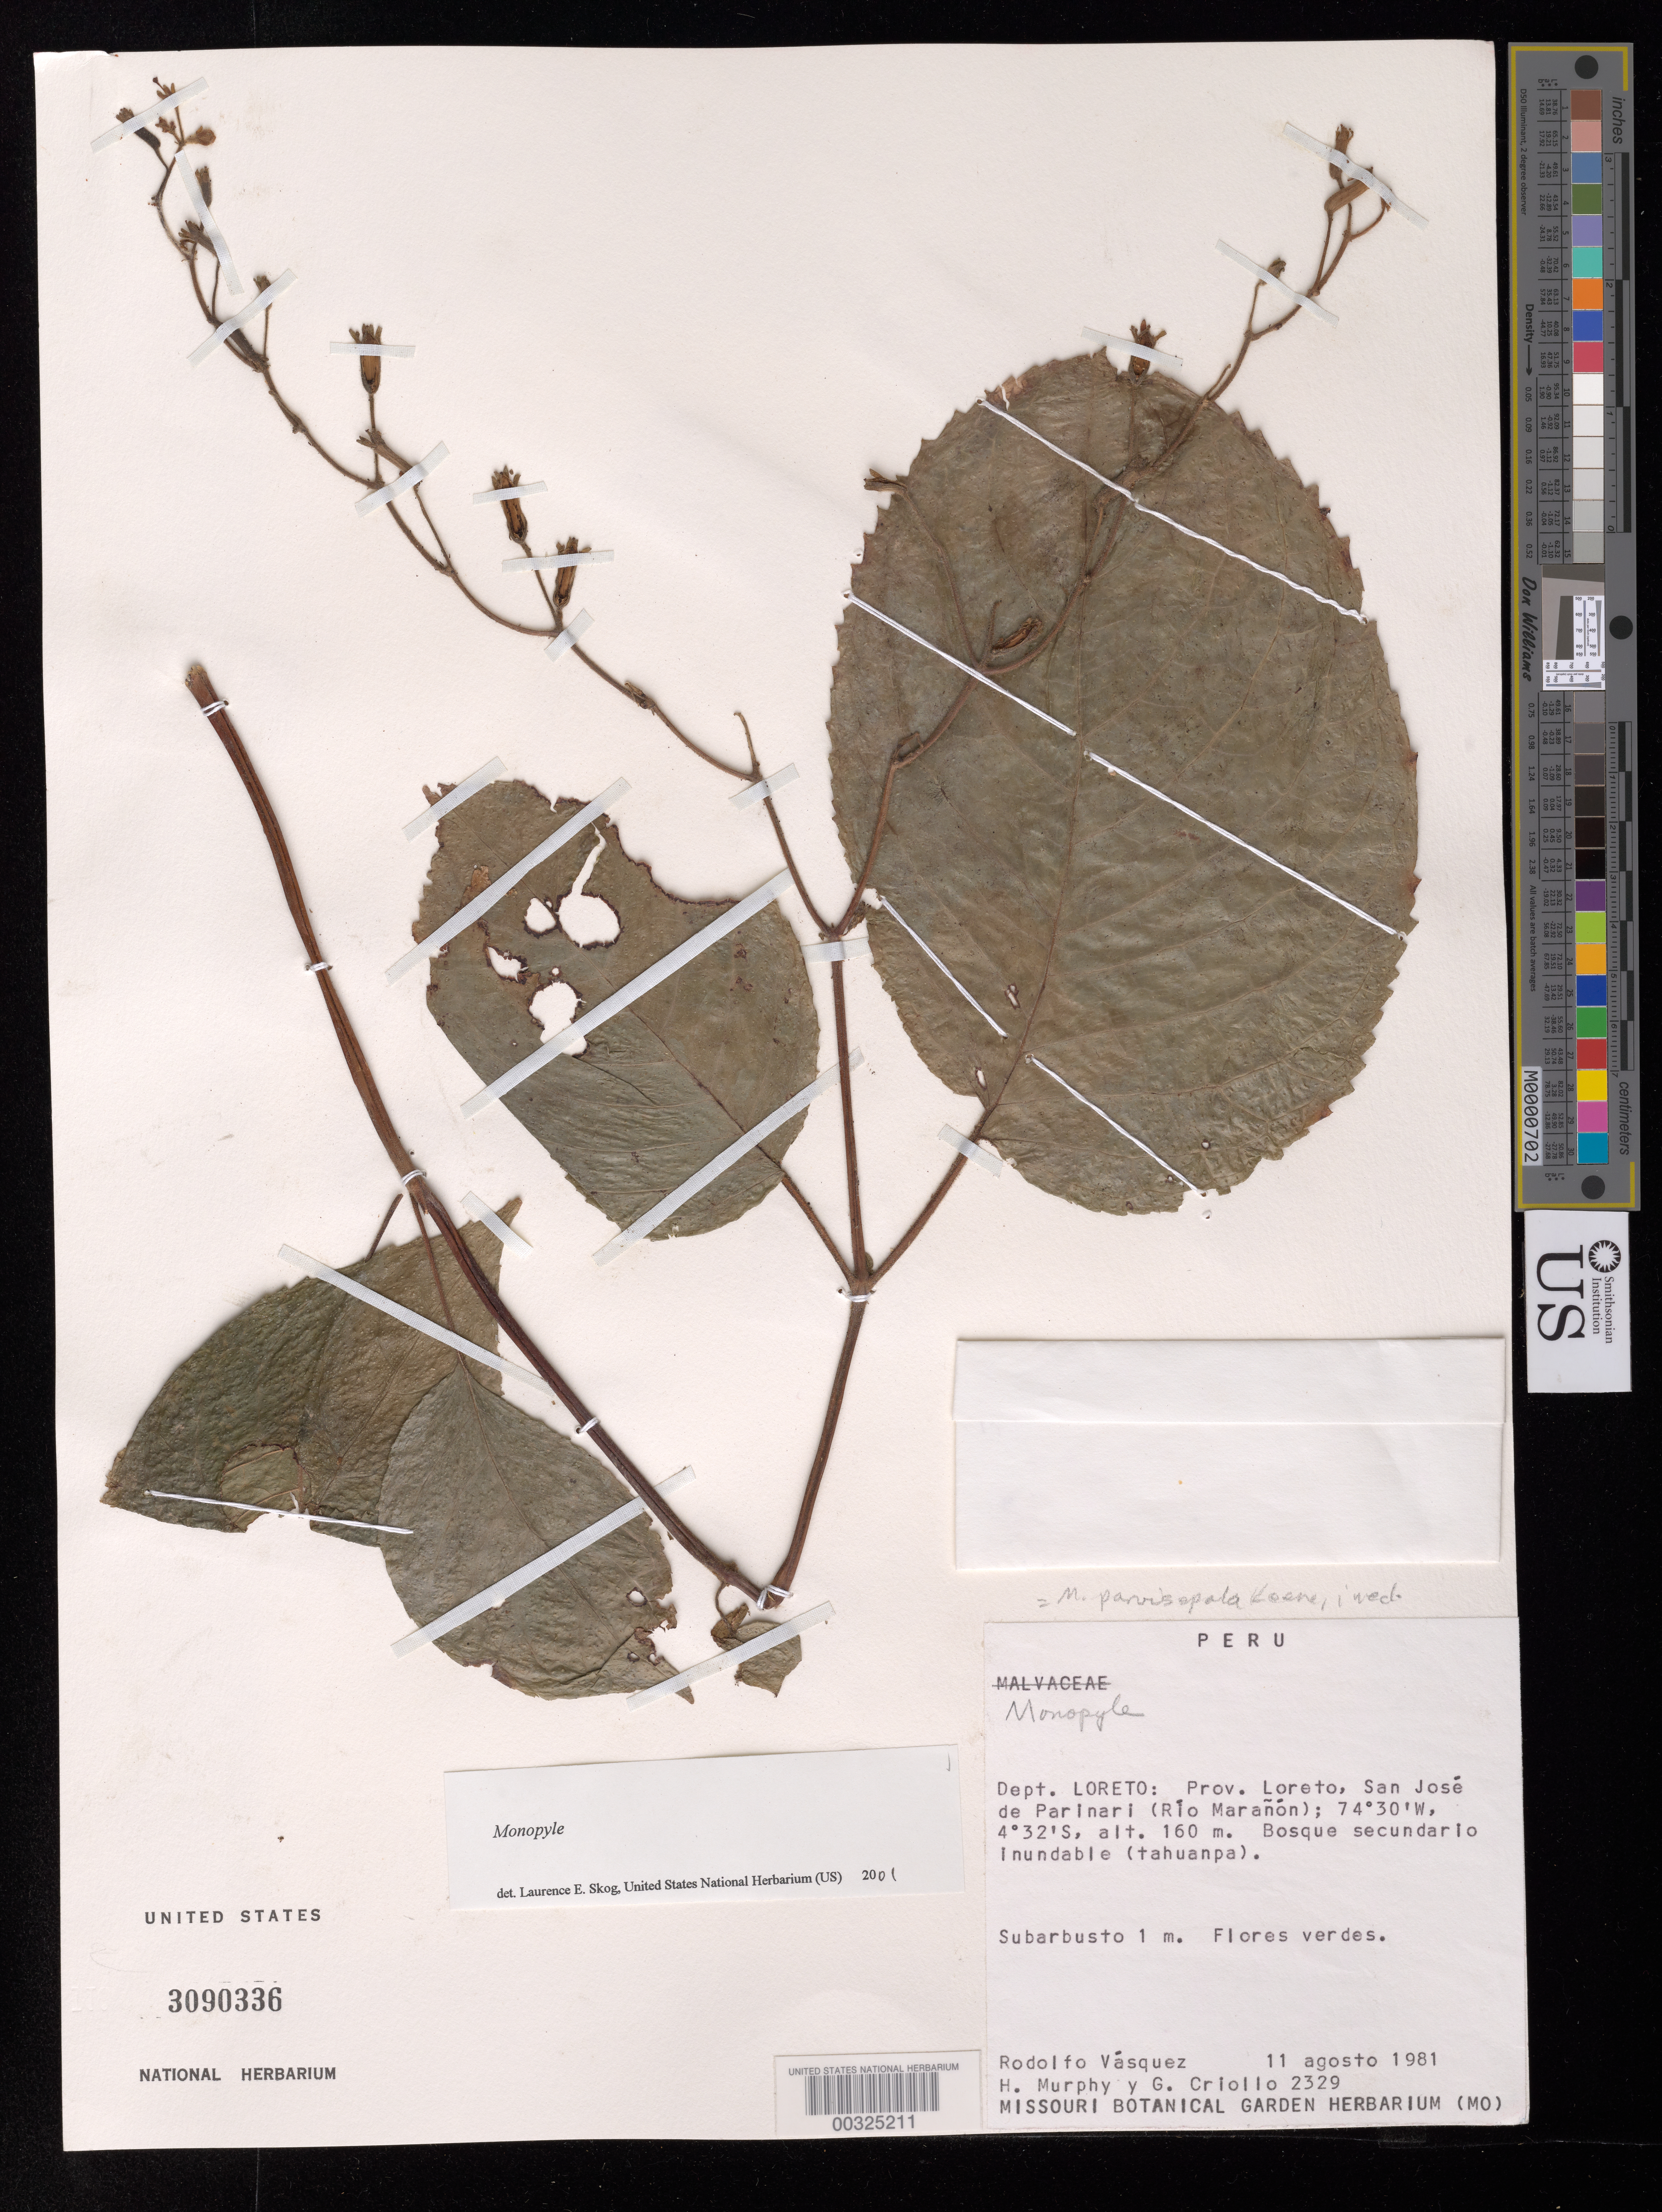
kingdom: Plantae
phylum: Tracheophyta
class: Magnoliopsida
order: Lamiales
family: Gesneriaceae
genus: Monopyle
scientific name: Monopyle sp.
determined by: Skog, Laurence E.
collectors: R. Vásquez, H. Murphy & G. Criollo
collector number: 2329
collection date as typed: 11 Aug 1981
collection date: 1981-08-11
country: Peru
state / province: Loreto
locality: Prov. Loreto, San José de Parinari (Río Marañón)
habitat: Bosque secundario inundable (tahuanpa)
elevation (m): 160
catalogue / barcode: US 3090336